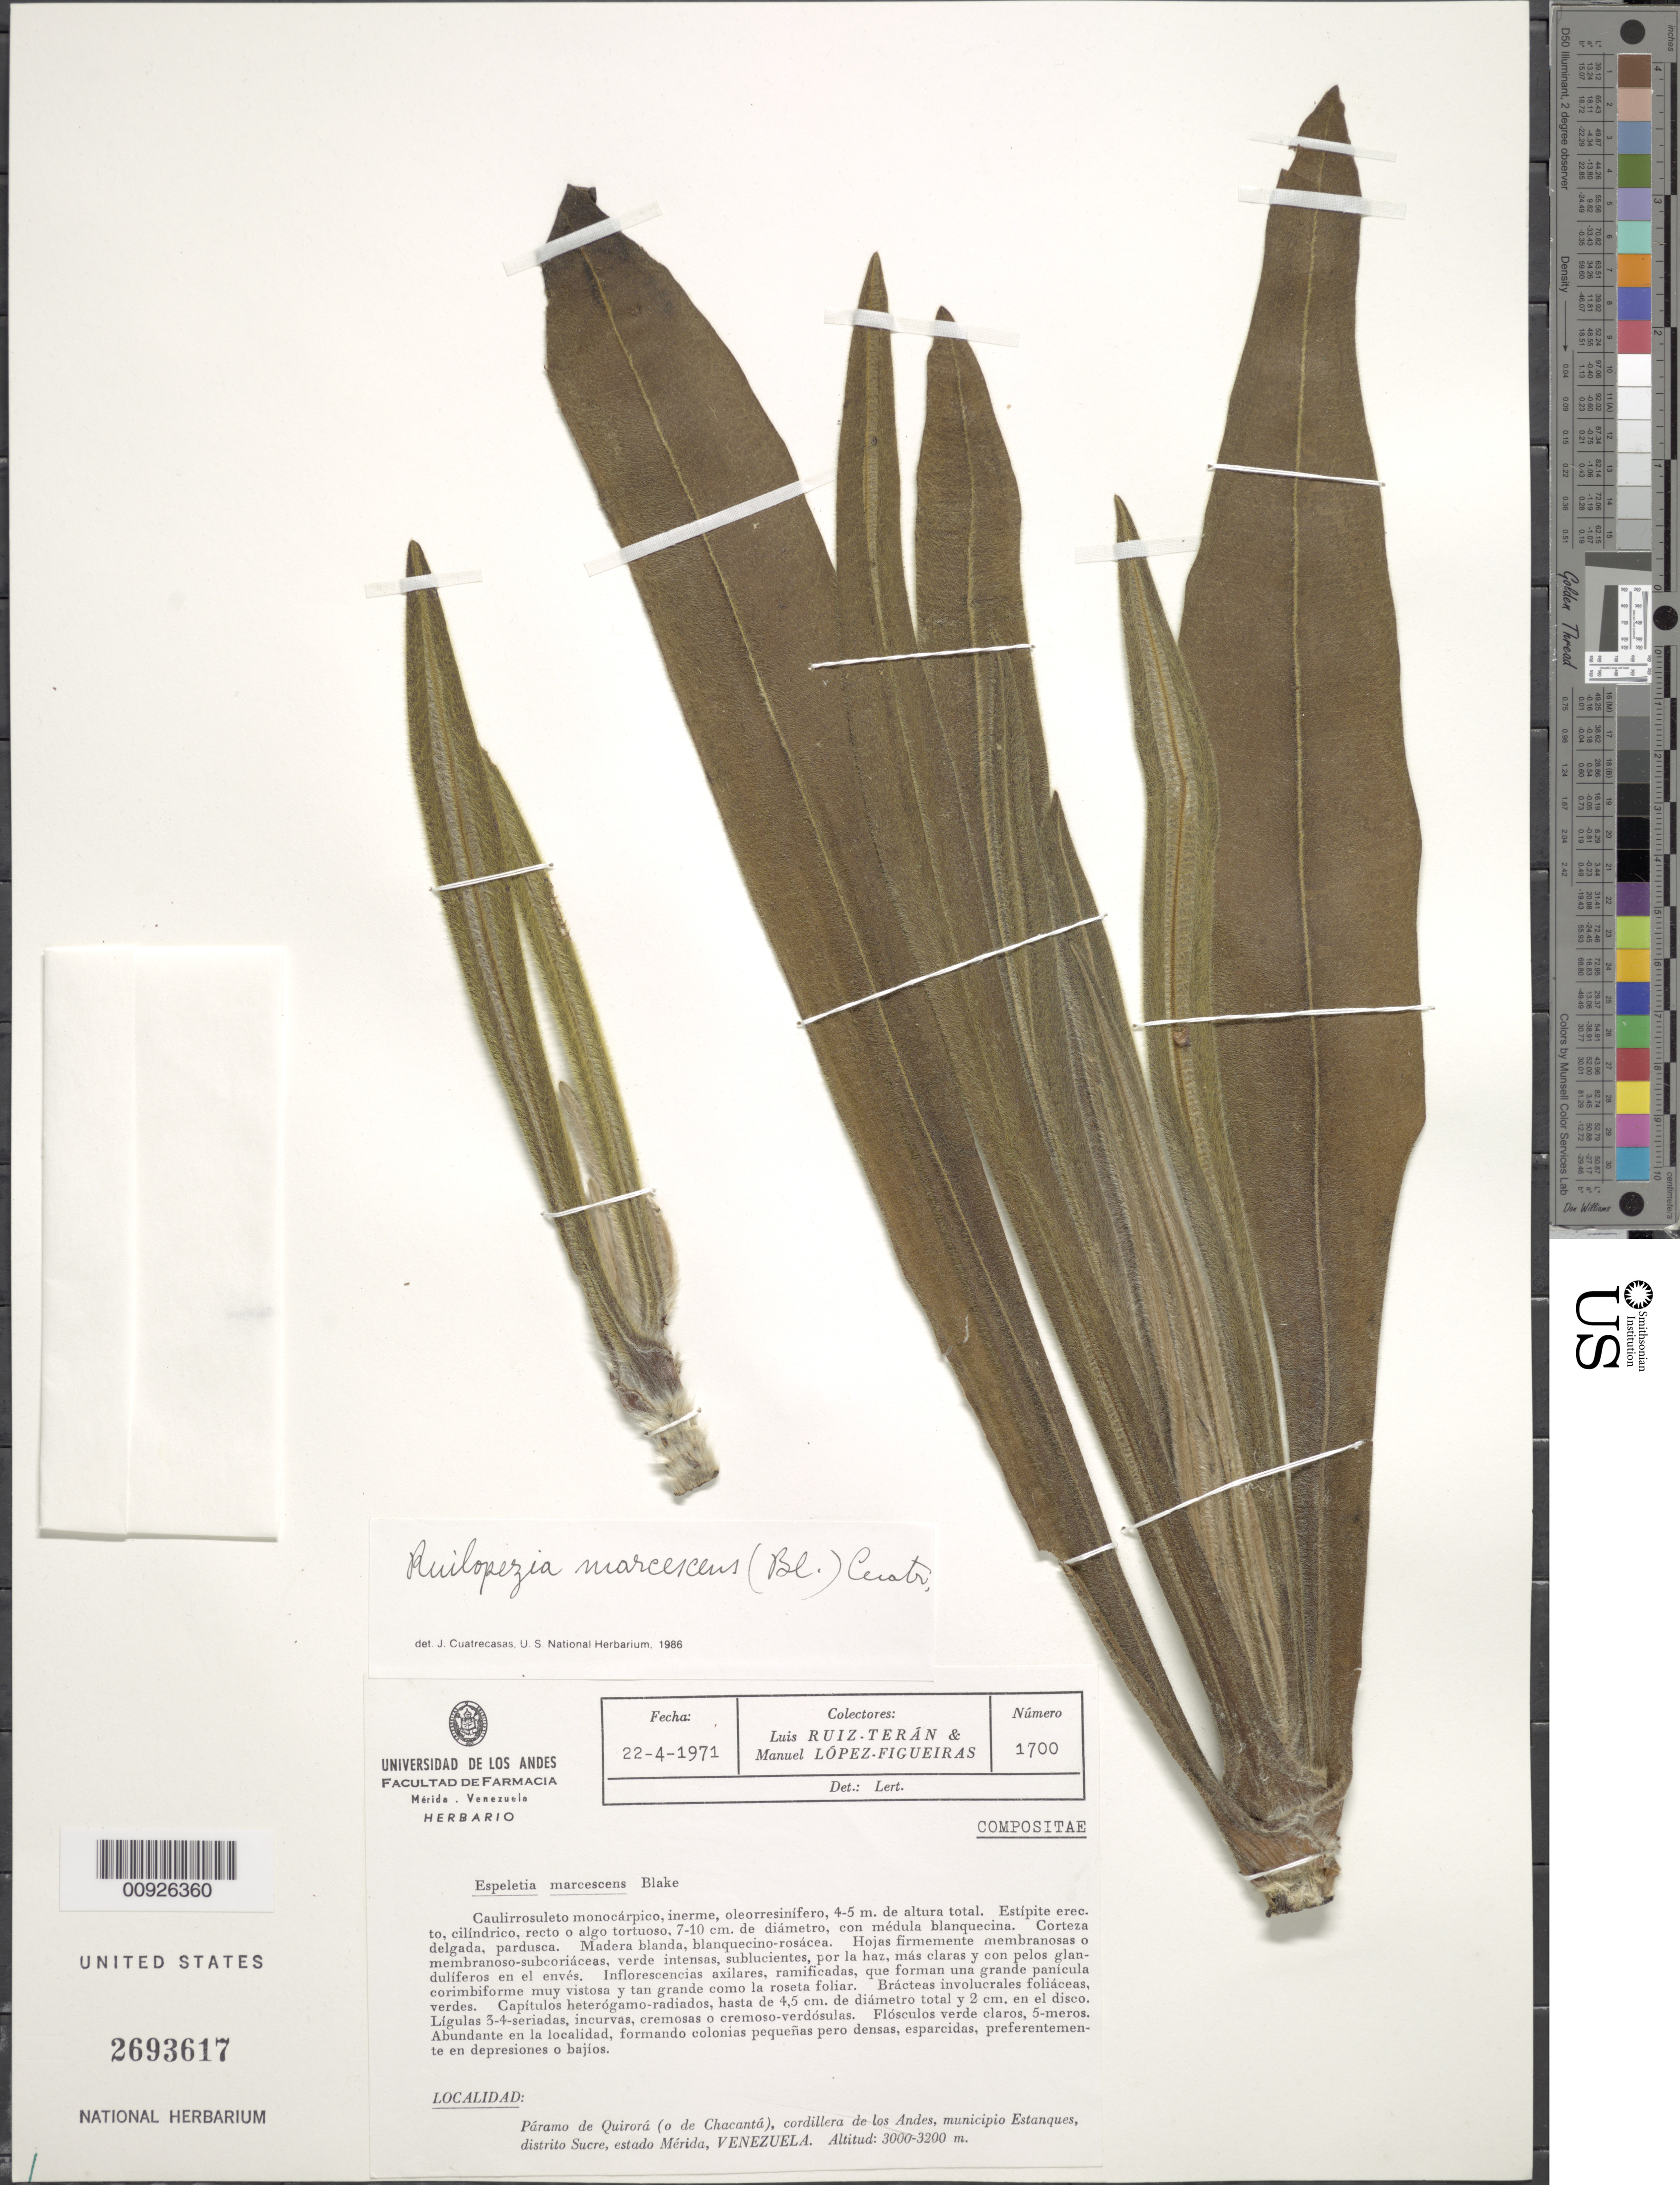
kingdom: Plantae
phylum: Tracheophyta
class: Magnoliopsida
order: Asterales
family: Asteraceae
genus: Ruilopezia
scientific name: Ruilopezia marcescens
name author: (S.F. Blake) Cuatrec.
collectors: L. E. Ruíz-Terán & M. López Figueiras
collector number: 1700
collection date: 1971-04-22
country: Venezuela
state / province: Mérida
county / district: Sucre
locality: P. de Quirorá (o de Chacantá), M. Estanques.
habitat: Abundante en la localidad, formando colonias pequeñas pero densas, esparcidas, preferentemente en depresiones o bajíos.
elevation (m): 3000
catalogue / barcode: US 2693617